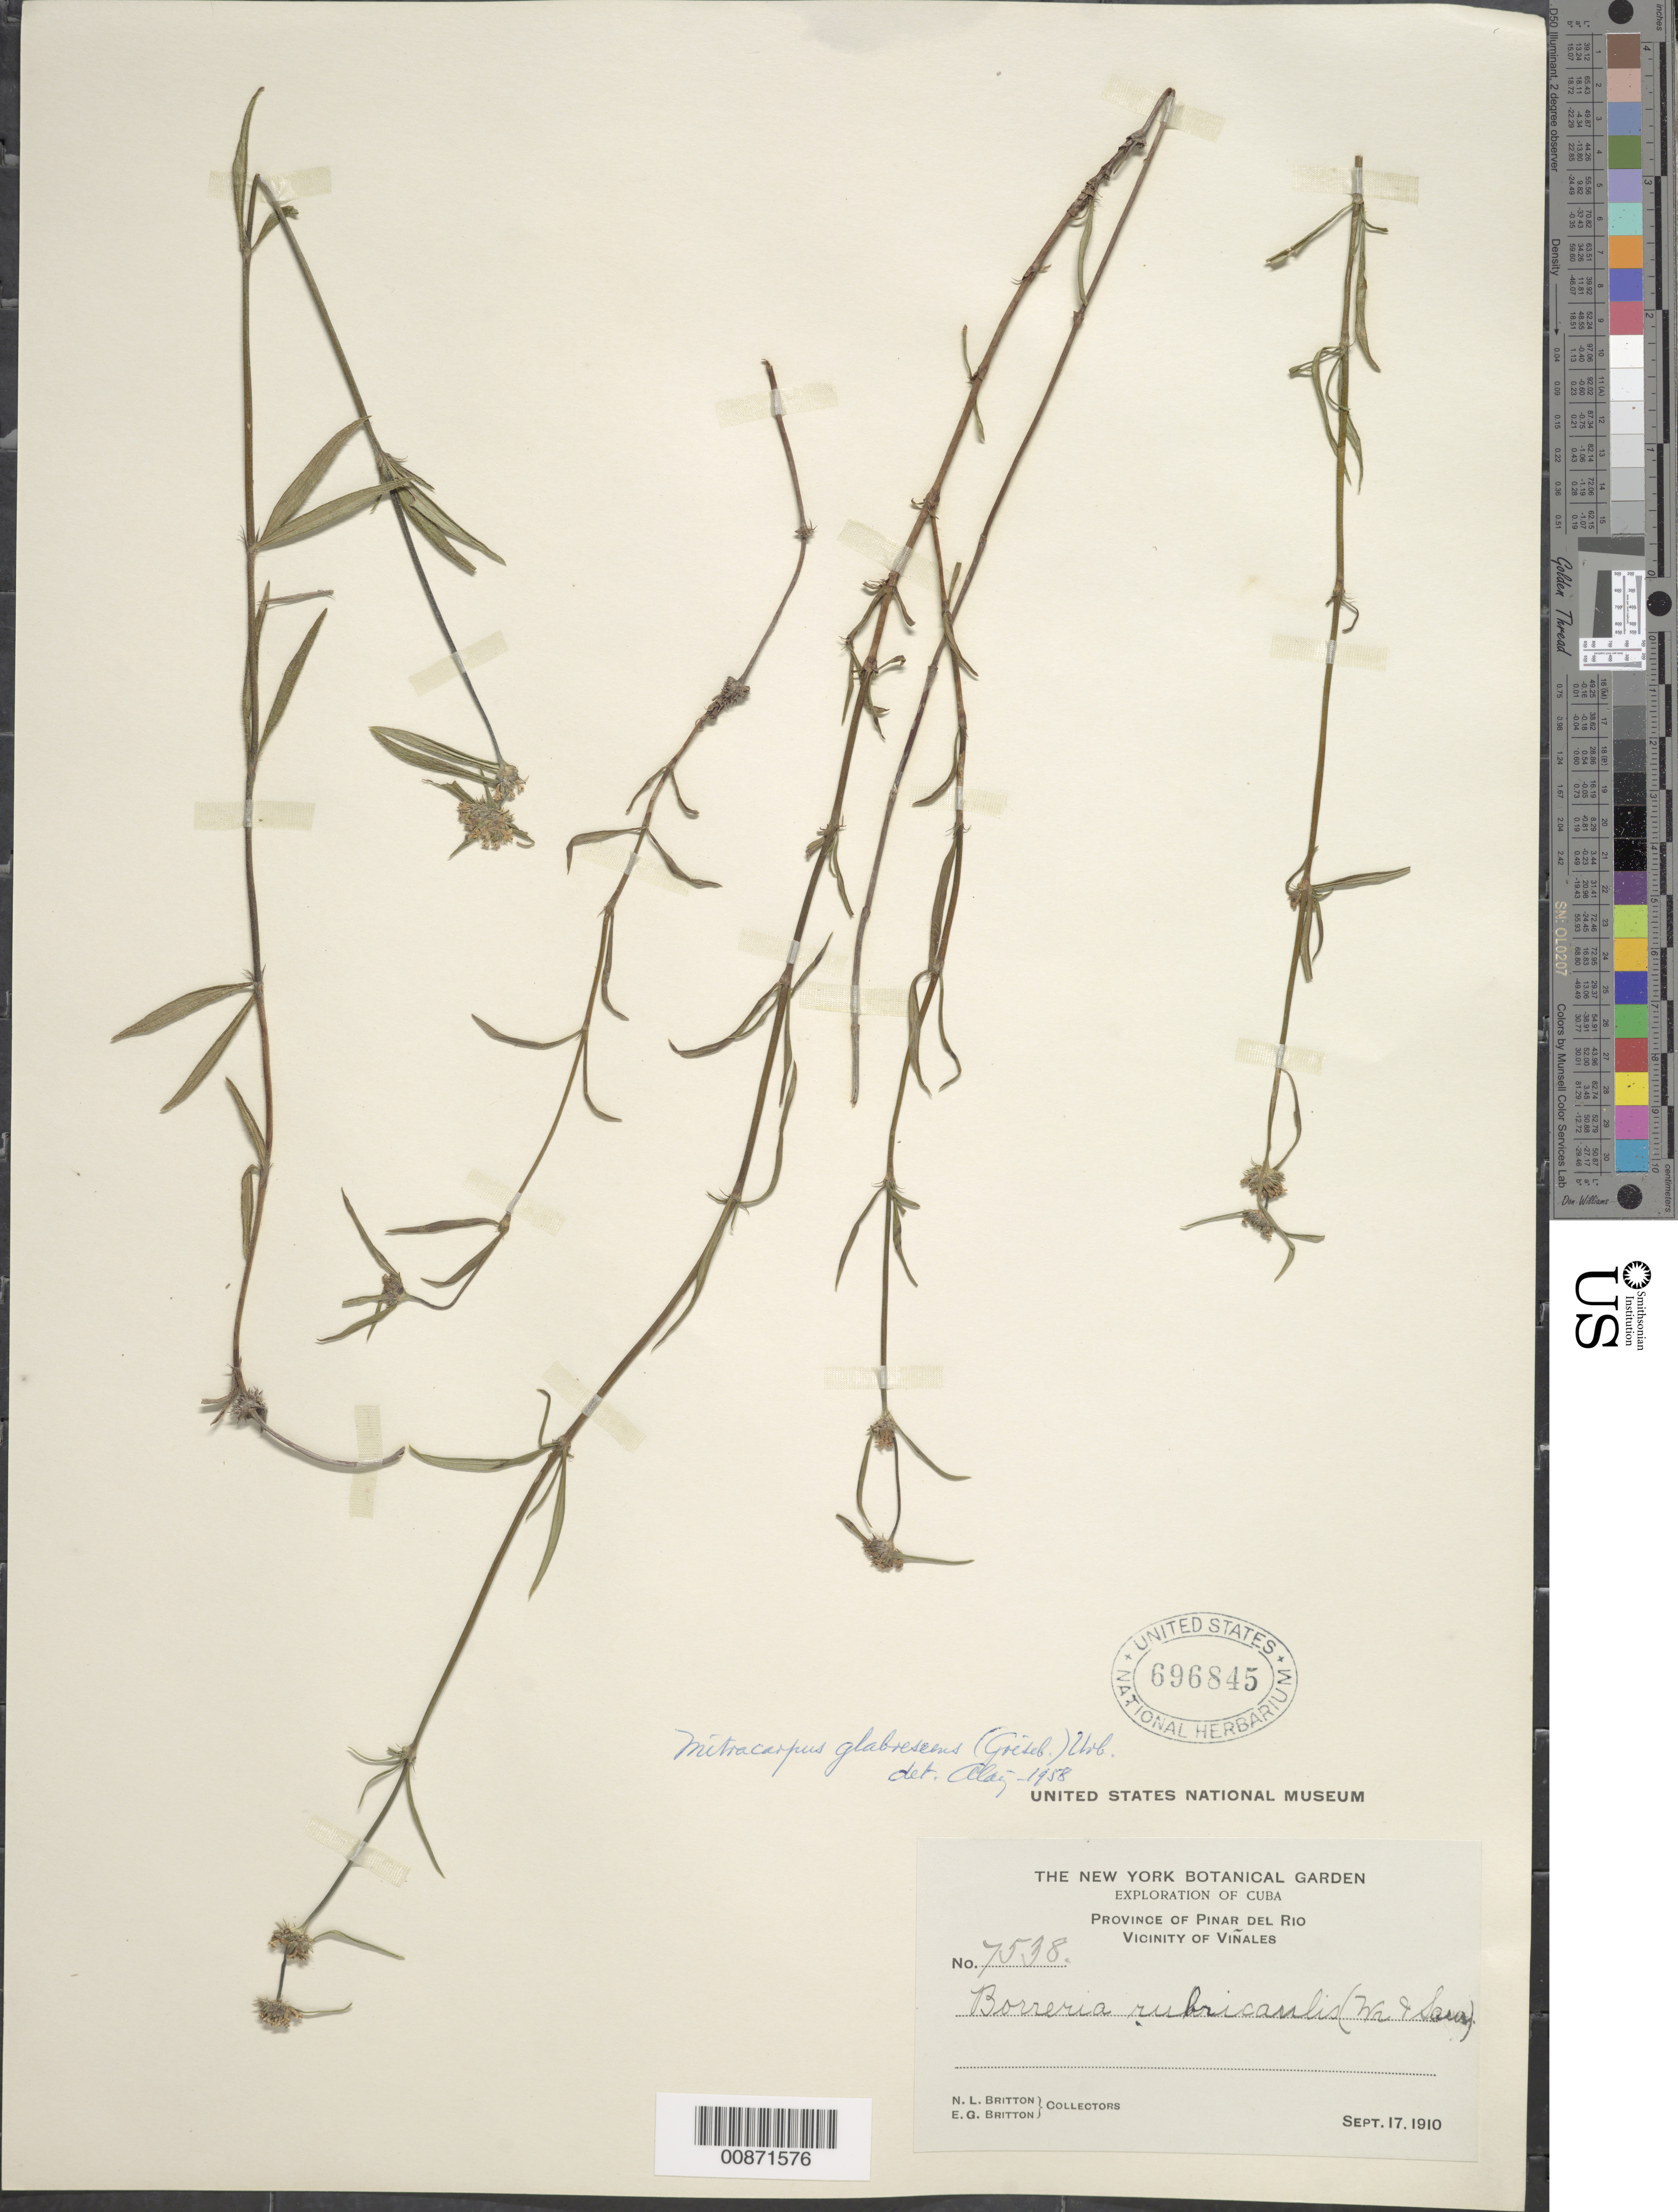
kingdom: Plantae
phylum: Tracheophyta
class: Magnoliopsida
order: Gentianales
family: Rubiaceae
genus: Mitracarpus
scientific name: Mitracarpus rhadinophyllus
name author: (B.L. Rob.) L.O. Williams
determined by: Liogier, Alain H.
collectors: N. Britton & E. G. Britton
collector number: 7538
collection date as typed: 17 Sep 1910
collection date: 1910-09-17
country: Cuba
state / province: Pinar del Río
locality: Vicinity of Viñales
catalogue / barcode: US 696845